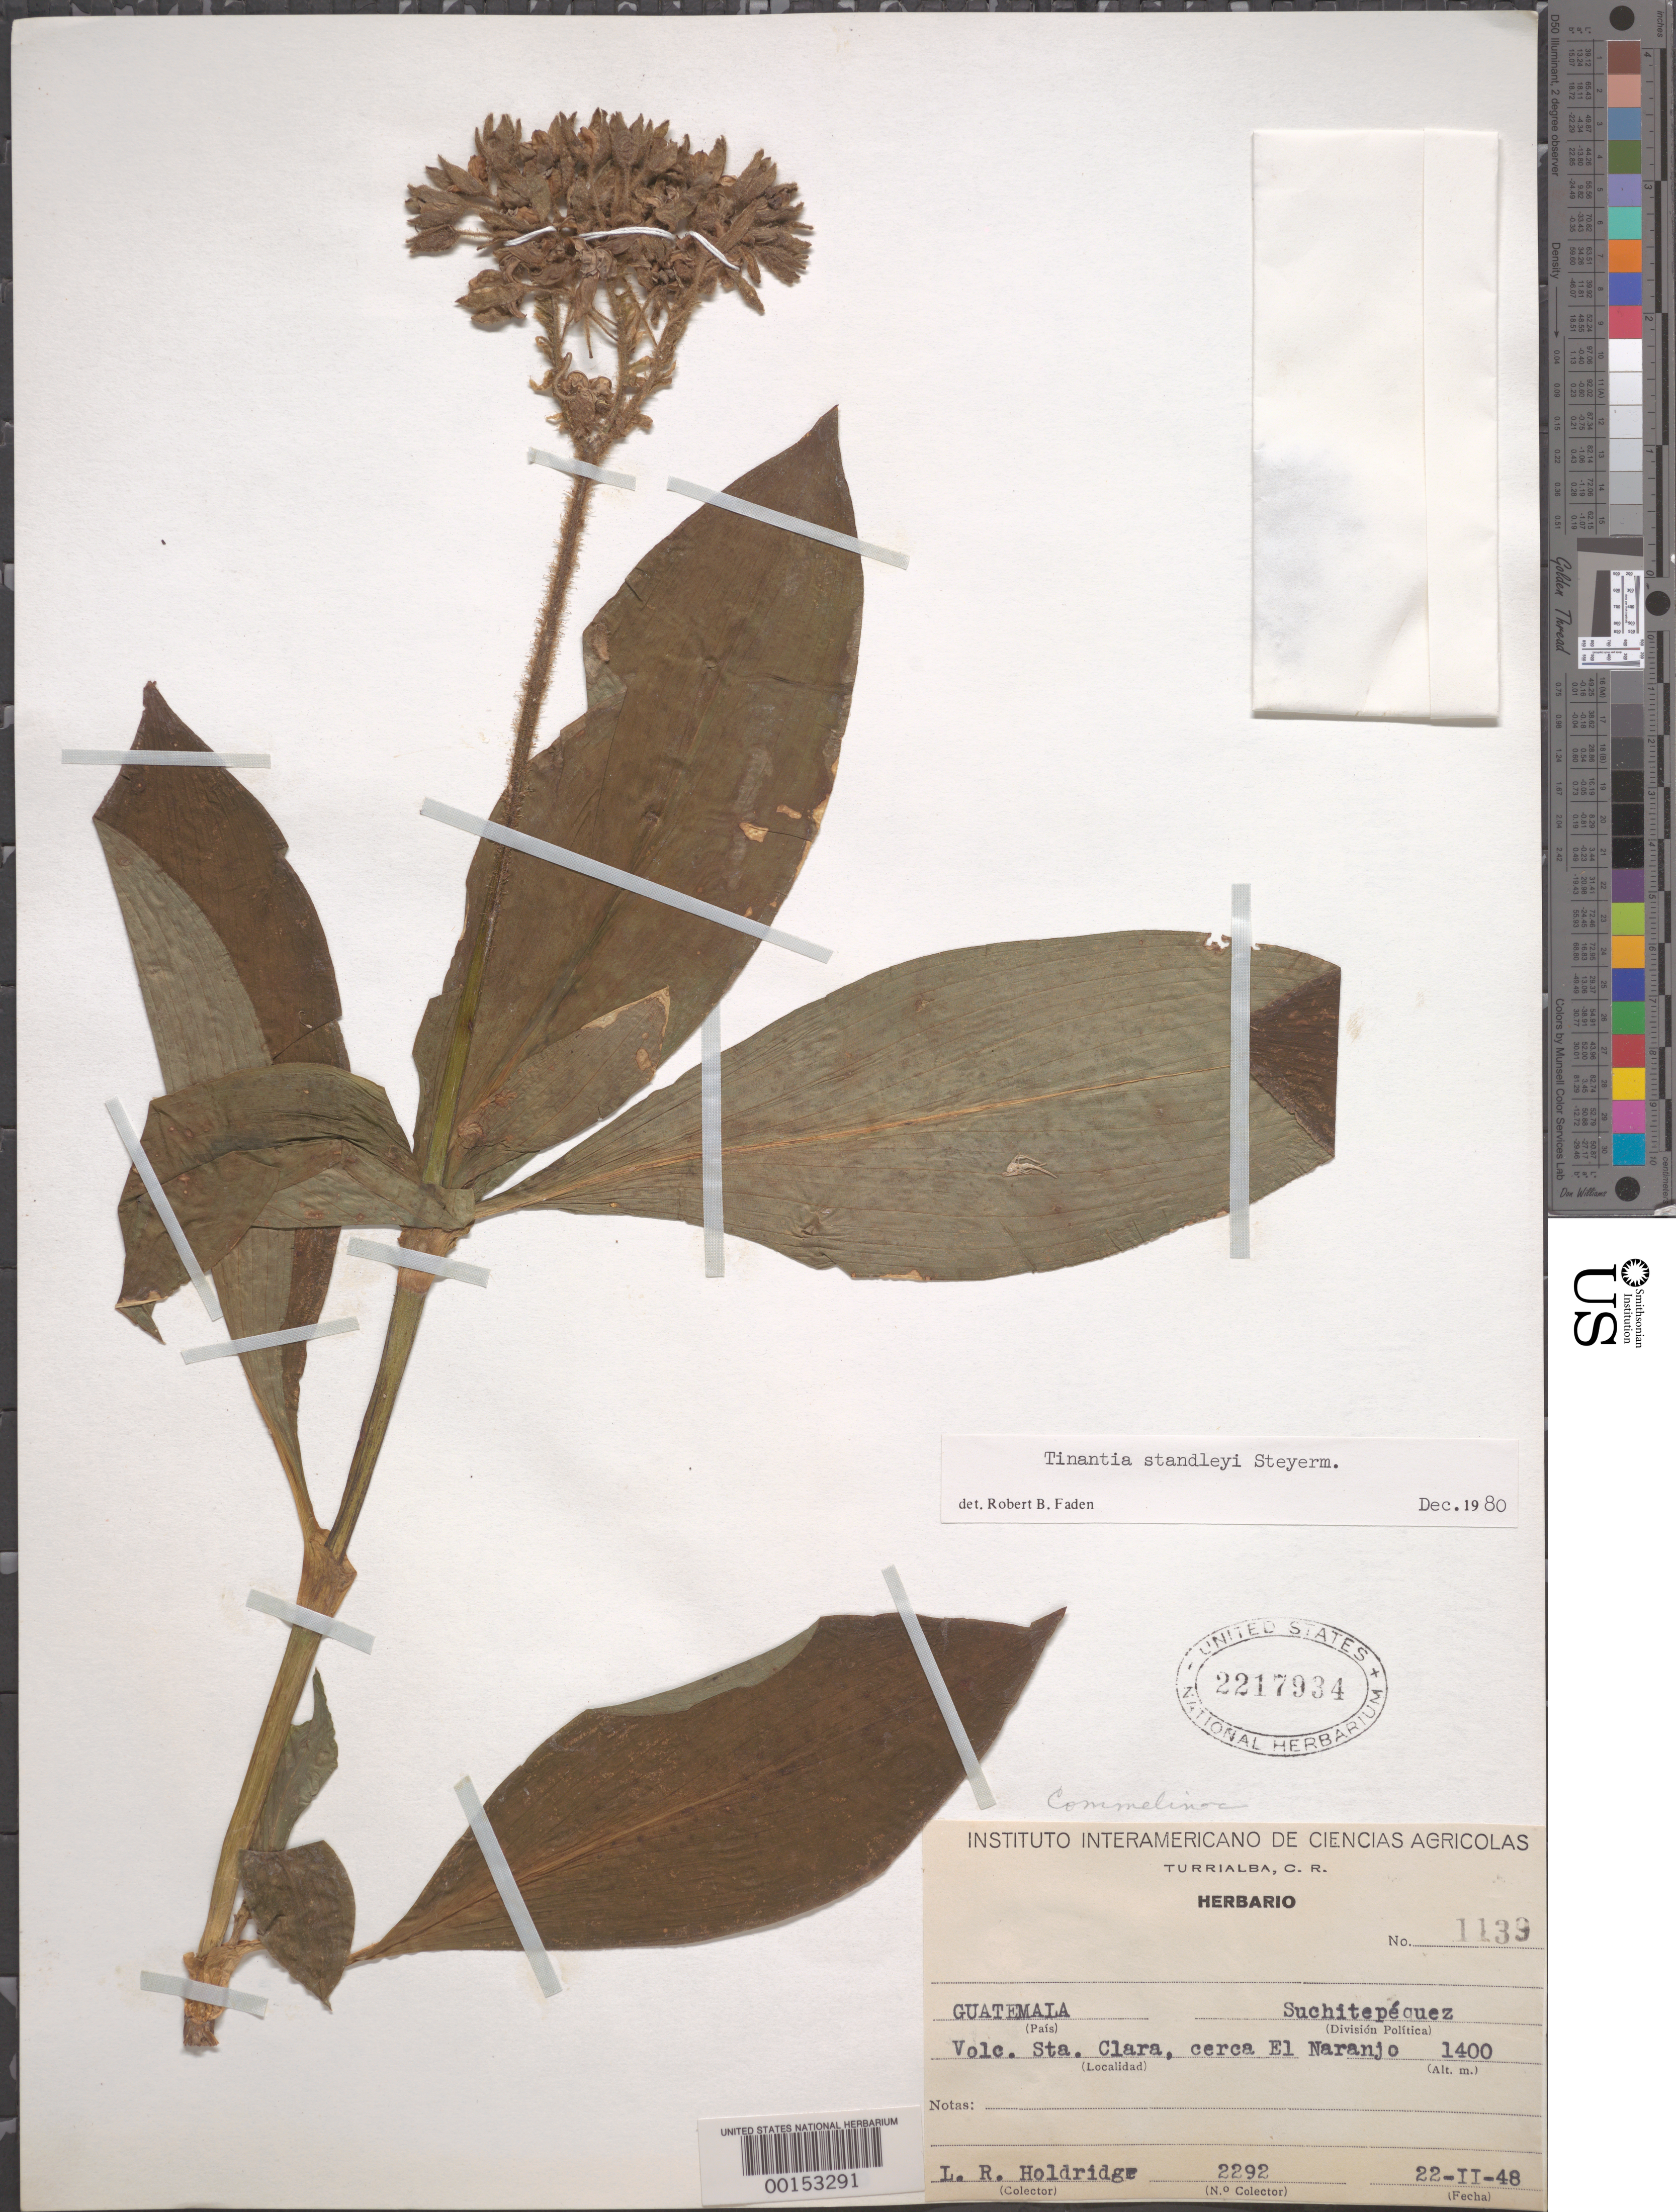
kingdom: Plantae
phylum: Tracheophyta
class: Liliopsida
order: Commelinales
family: Commelinaceae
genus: Tinantia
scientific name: Tinantia standleyi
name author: Steyerm.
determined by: Faden, Robert B., (US), Smithsonian Institution - National Museum of Natural History (UNITED STATES)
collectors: L. Holdridge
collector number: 2292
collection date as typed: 22 Feb 1948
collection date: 1948-02-22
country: Guatemala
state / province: Suchitepéquez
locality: Volcán Santa Clara, El Naranjo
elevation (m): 1400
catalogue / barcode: US 2217934